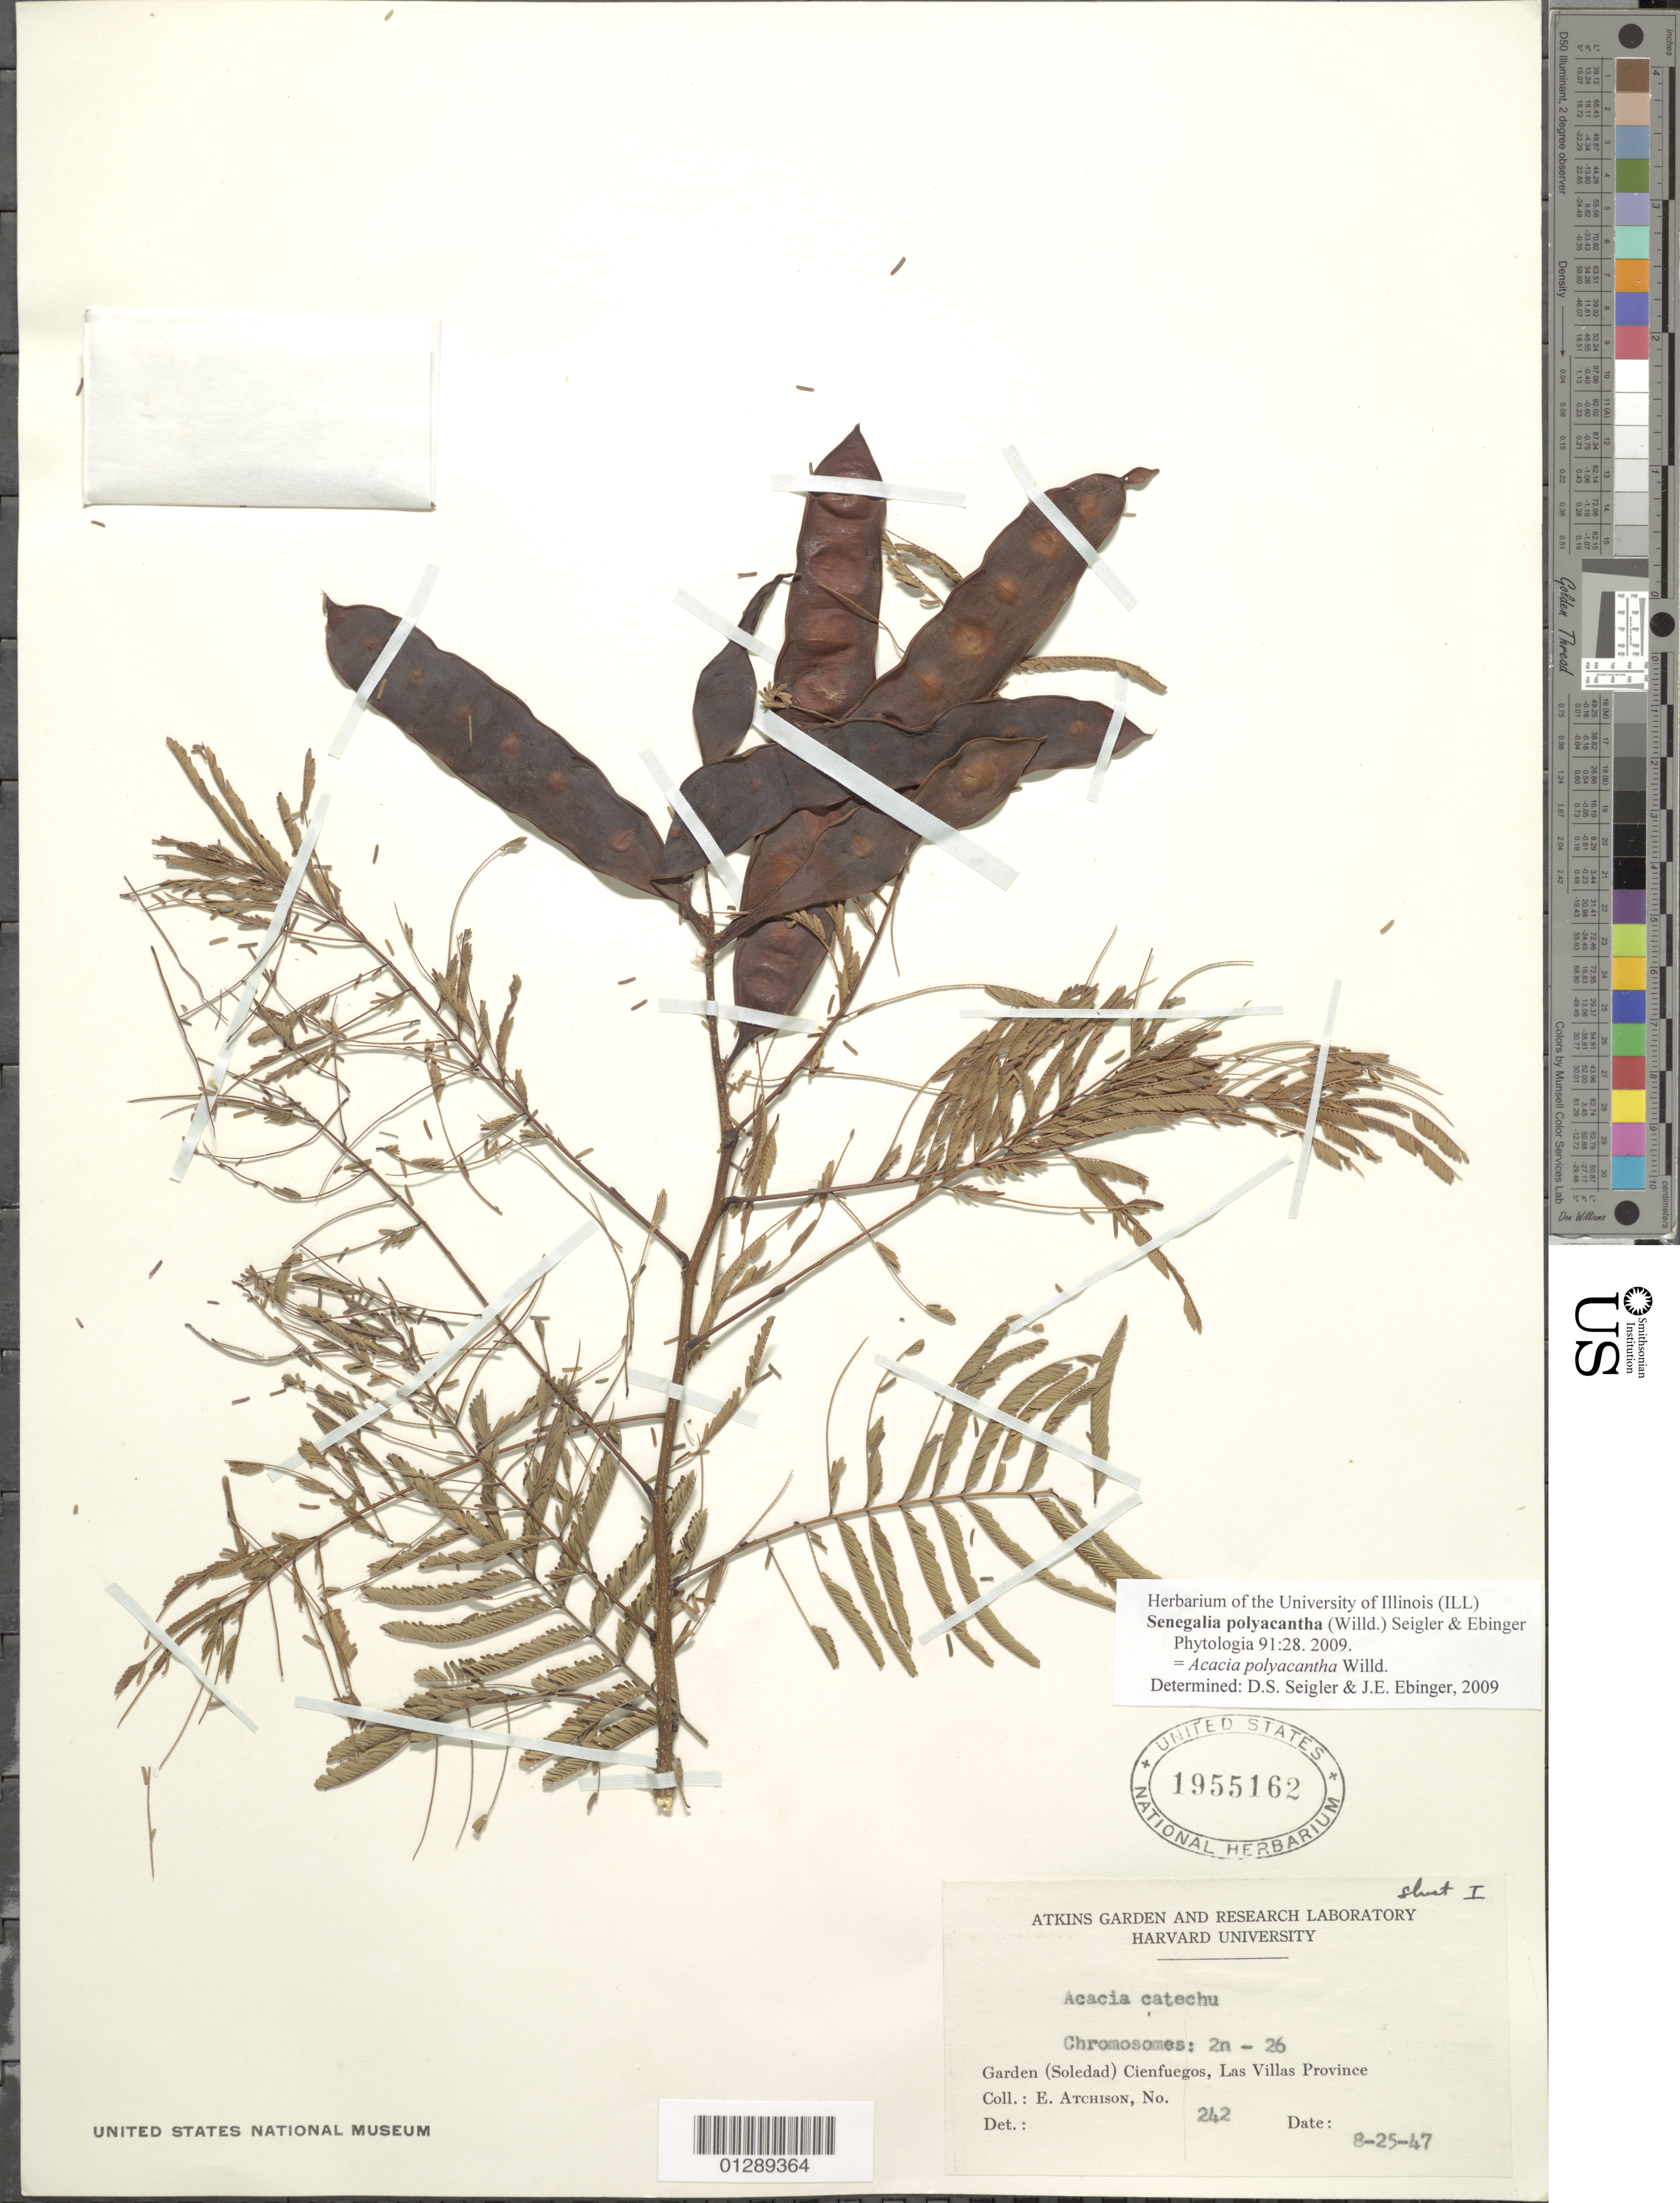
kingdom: Plantae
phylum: Tracheophyta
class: Magnoliopsida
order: Fabales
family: Fabaceae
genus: Senegalia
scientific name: Senegalia polyacantha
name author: (Willd.) Seigler & Ebinger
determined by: Seigler, David S.; Ebinger, J. E.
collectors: E. Atchison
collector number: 242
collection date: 1947-08-25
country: Cuba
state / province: Cienfuegos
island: Cuba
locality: Garden (Soledad) Cienfuegos, Las Villas Province.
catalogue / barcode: US 1955162